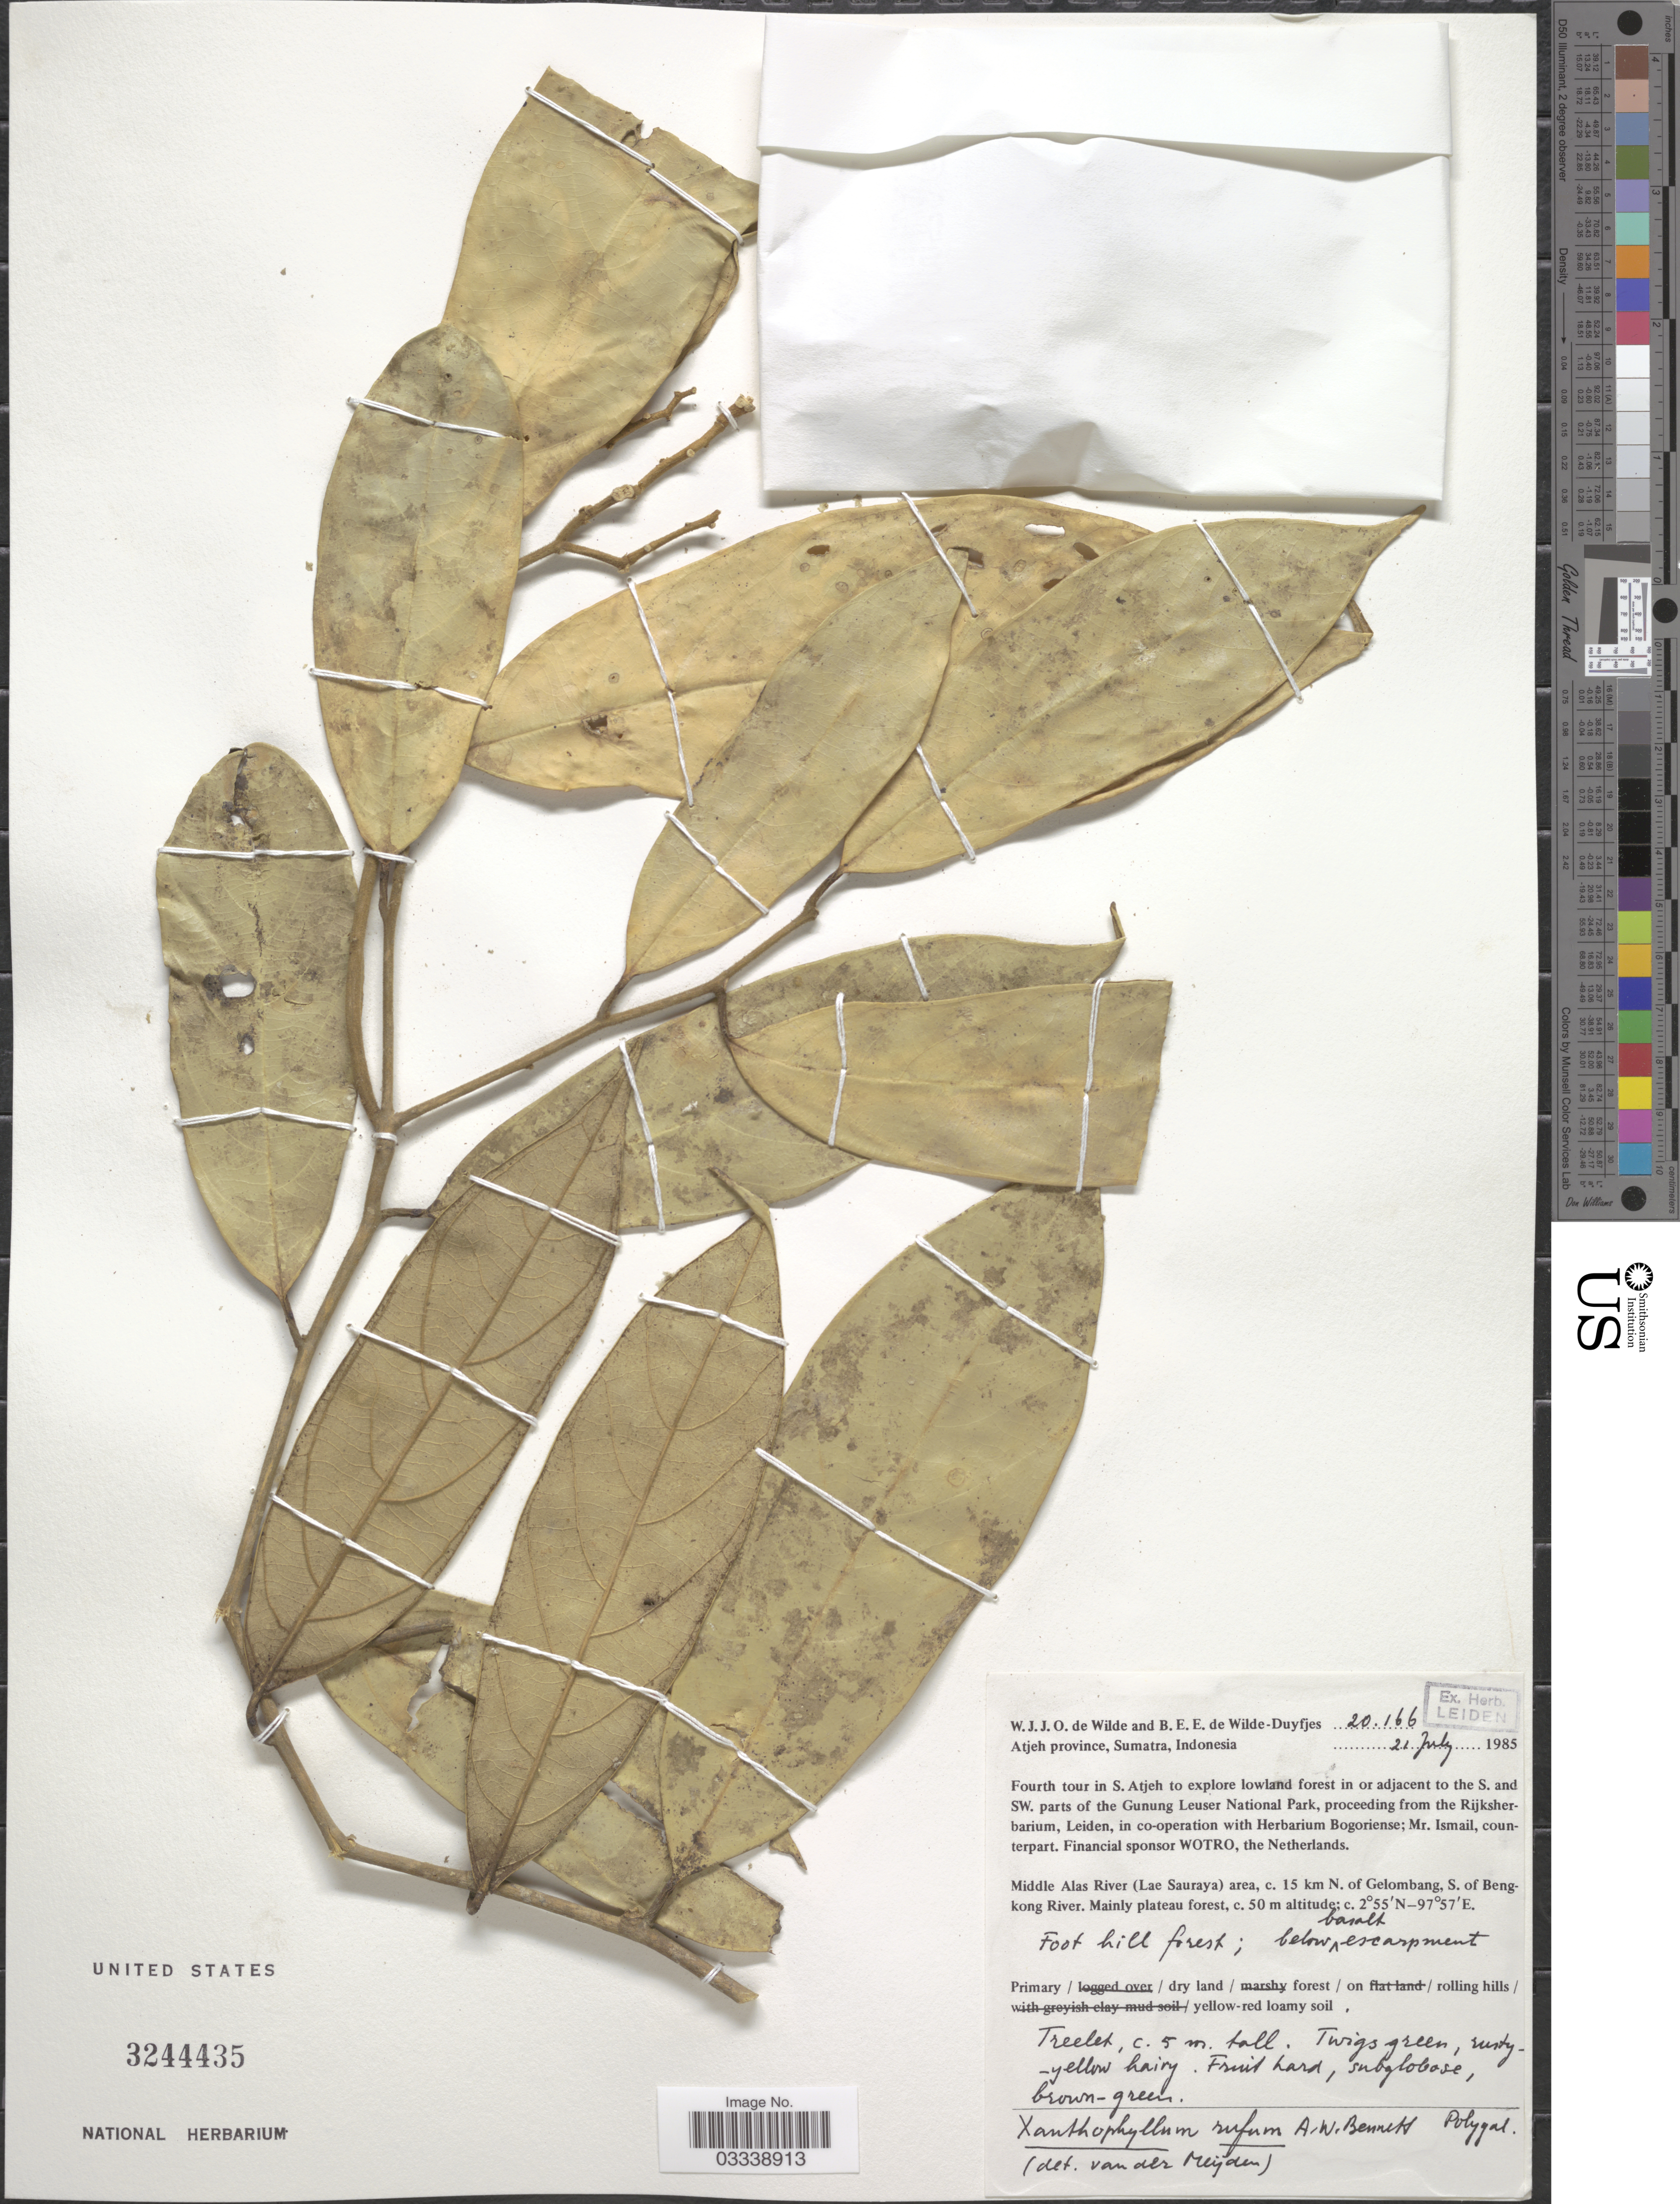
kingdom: Plantae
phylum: Tracheophyta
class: Magnoliopsida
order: Fabales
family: Polygalaceae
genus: Xanthophyllum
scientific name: Xanthophyllum rufum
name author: A.W. Benn.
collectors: W. J. de Wilde & B. E. de Wilde-Duyfjes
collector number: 20166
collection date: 1985-07-21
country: Indonesia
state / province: Sumatra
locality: Atjeh province.Middle Alas River (Lae Sauraya) area, c. 15 km N. of Gelombang, S. of Bengkong River.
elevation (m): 50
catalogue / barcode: US 3244435